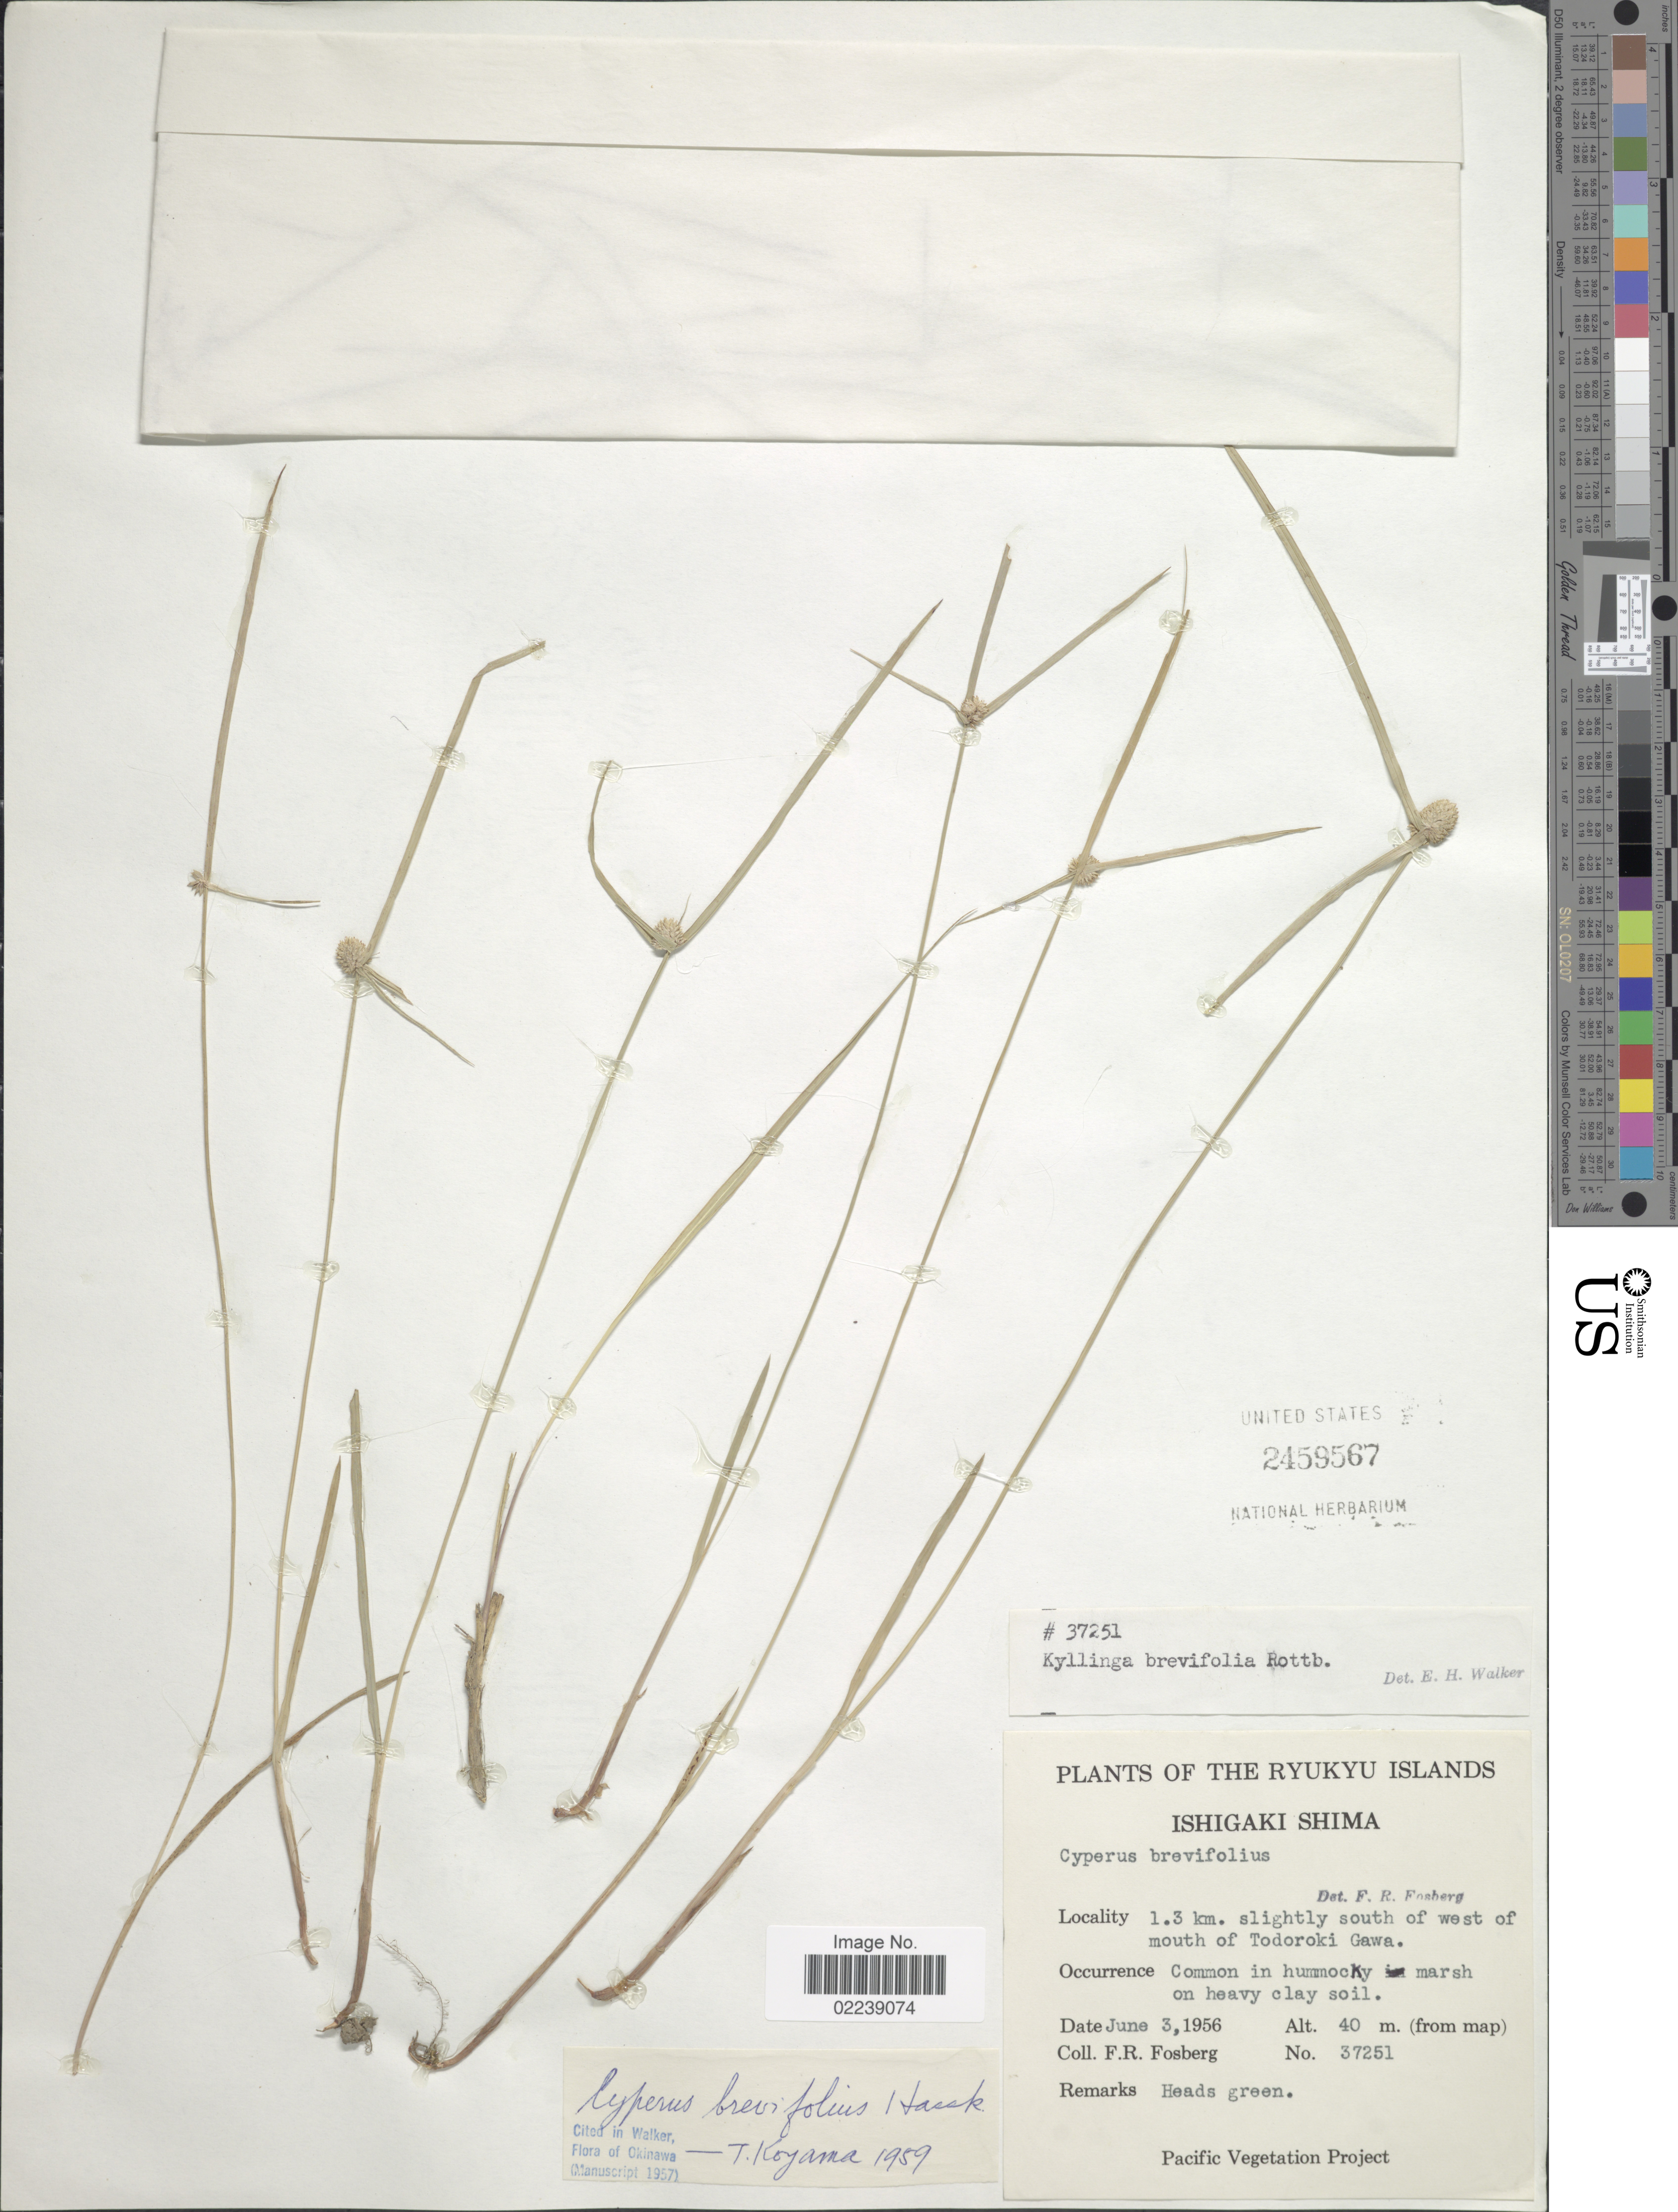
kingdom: Plantae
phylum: Tracheophyta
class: Liliopsida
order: Poales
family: Cyperaceae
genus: Cyperus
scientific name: Cyperus brevifolius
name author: (Rottb.) Hassk.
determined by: Strong, M. T., (US), Smithsonian Institution - National Museum of Natural History (UNITED STATES)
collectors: F. R. Fosberg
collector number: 37251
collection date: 1956-06-03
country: Japan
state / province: Okinawa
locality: The Ryukyu Islands, Ishigaki Shima, 1.3 km slightly south of west of mouth of Todoroki Gawa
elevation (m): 40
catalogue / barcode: US 2459567